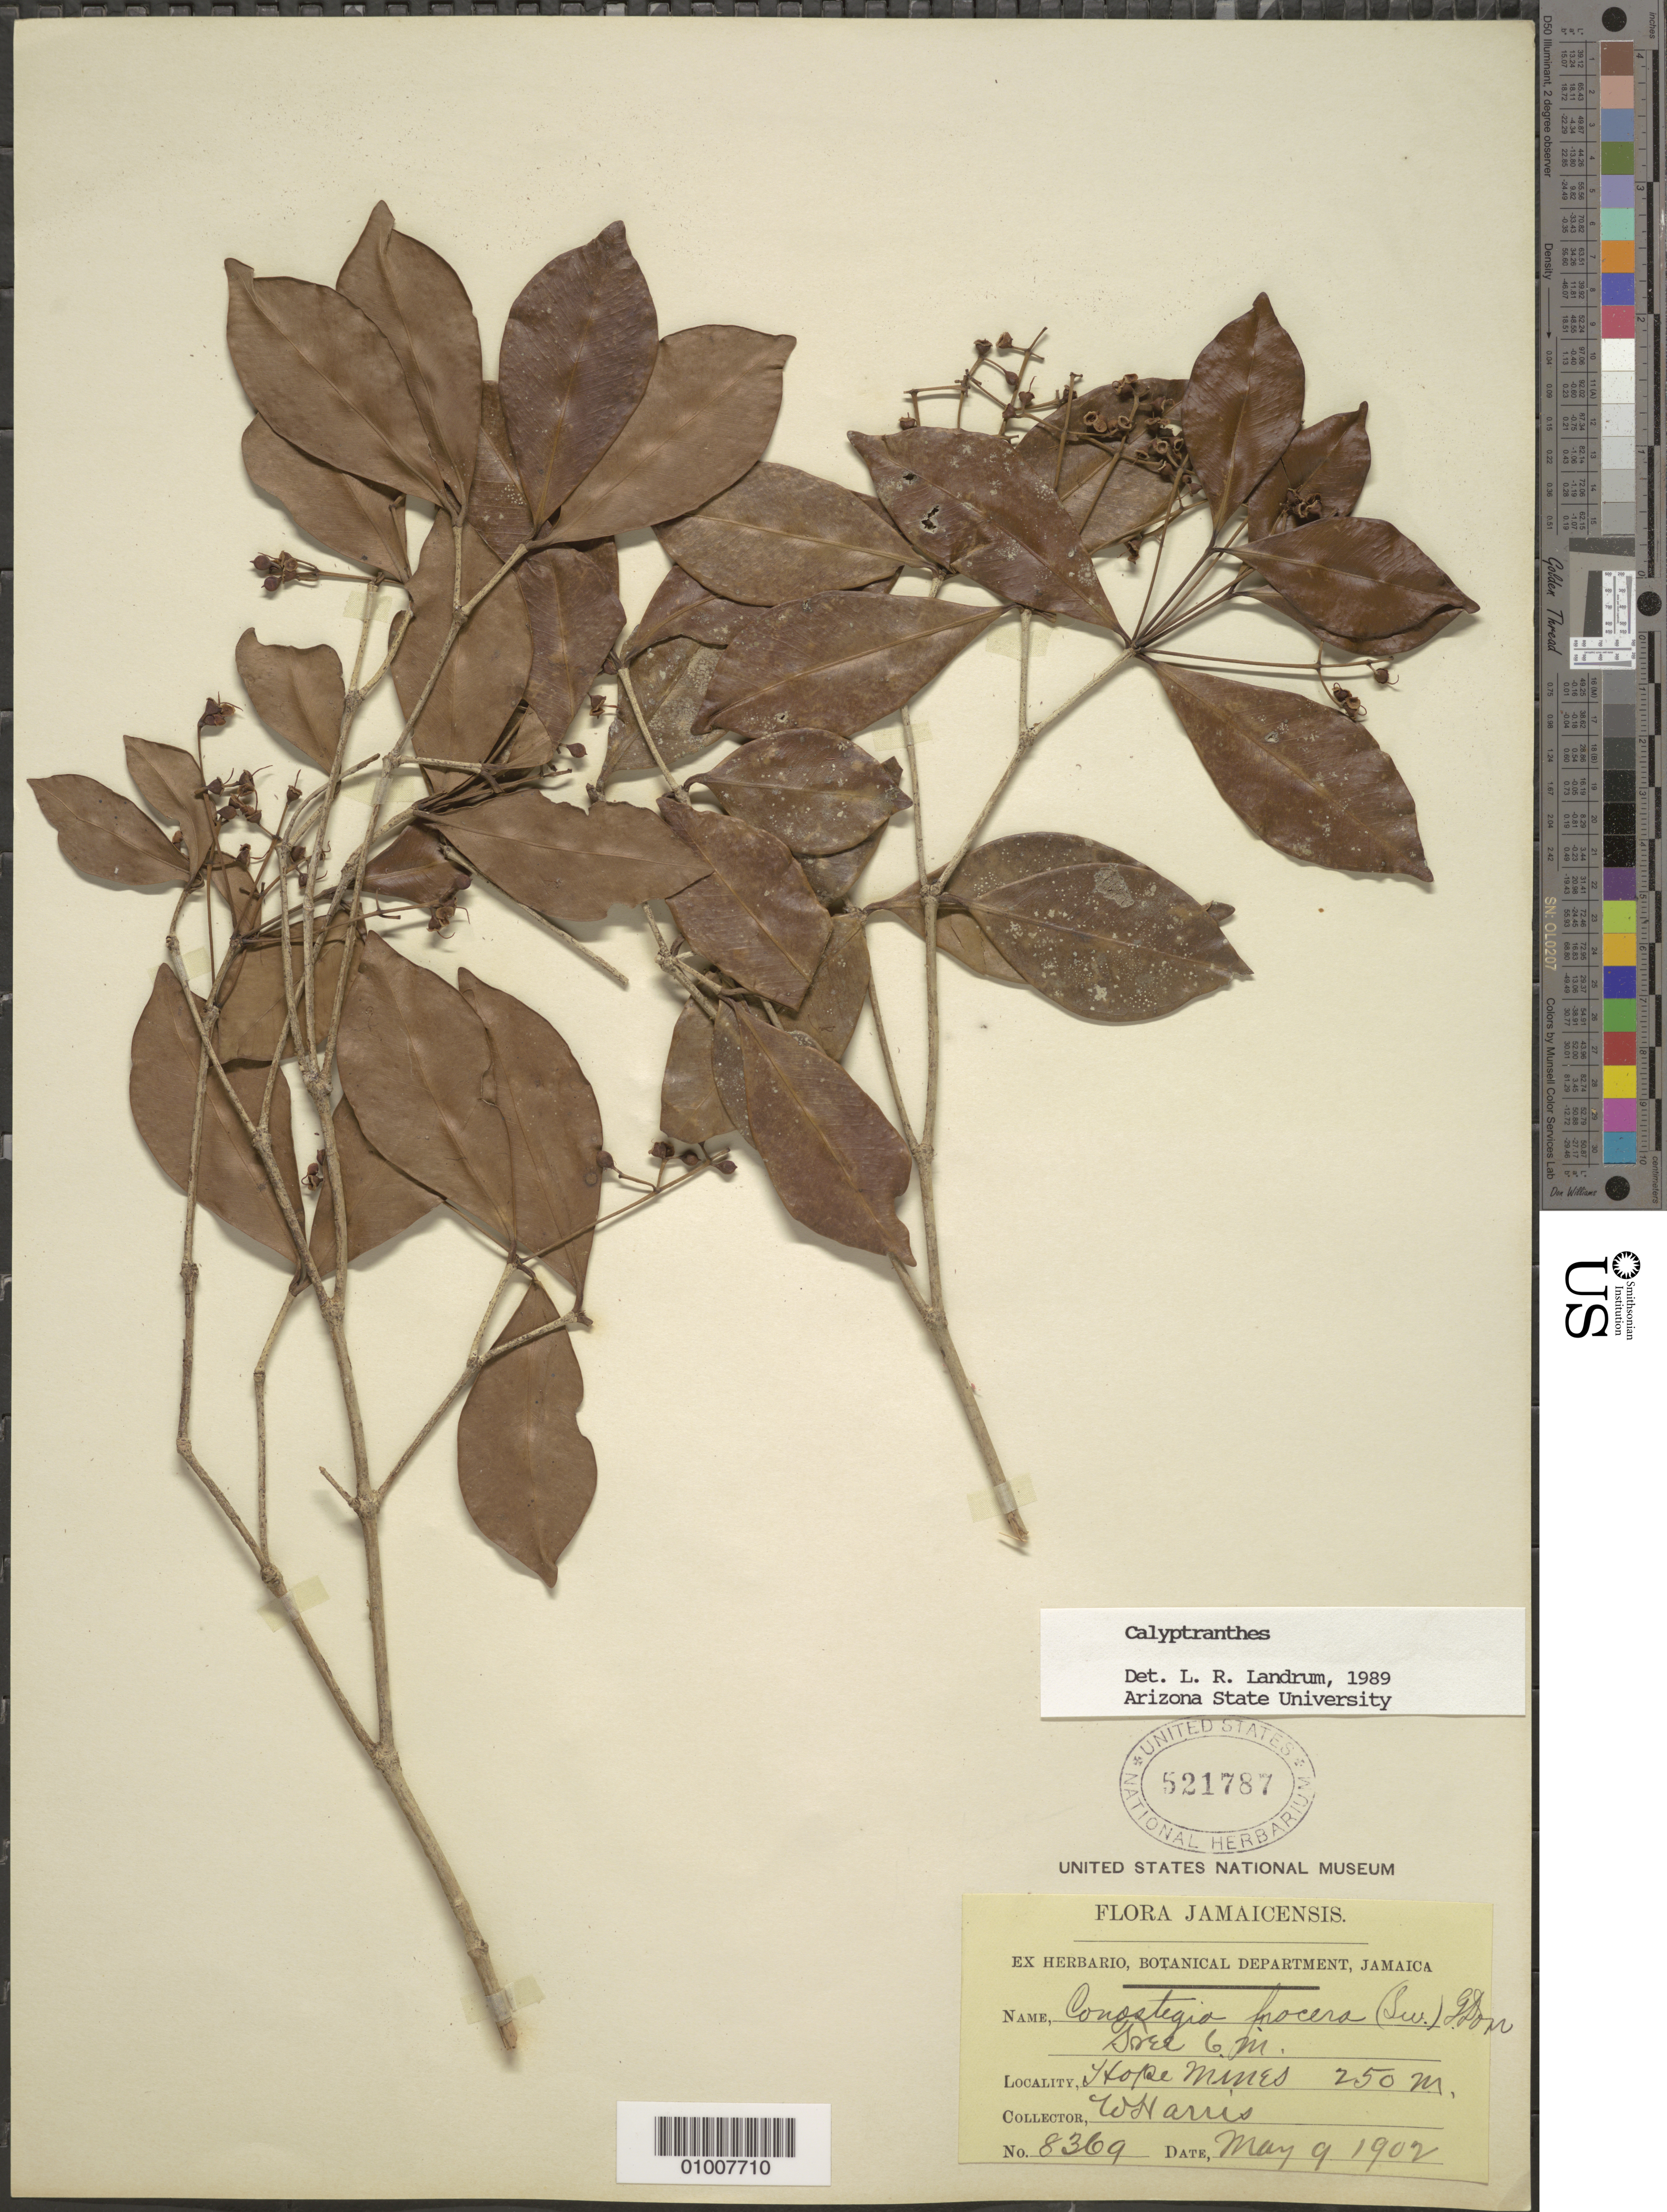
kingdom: Plantae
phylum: Tracheophyta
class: Magnoliopsida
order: Myrtales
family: Myrtaceae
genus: Myrcia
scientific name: Myrcia sp.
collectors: W. H. Harris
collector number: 8369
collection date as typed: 09 May 1902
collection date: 1902-05-09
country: Jamaica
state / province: Saint Andrew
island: Jamaica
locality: Hope Mines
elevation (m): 250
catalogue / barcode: US 521787